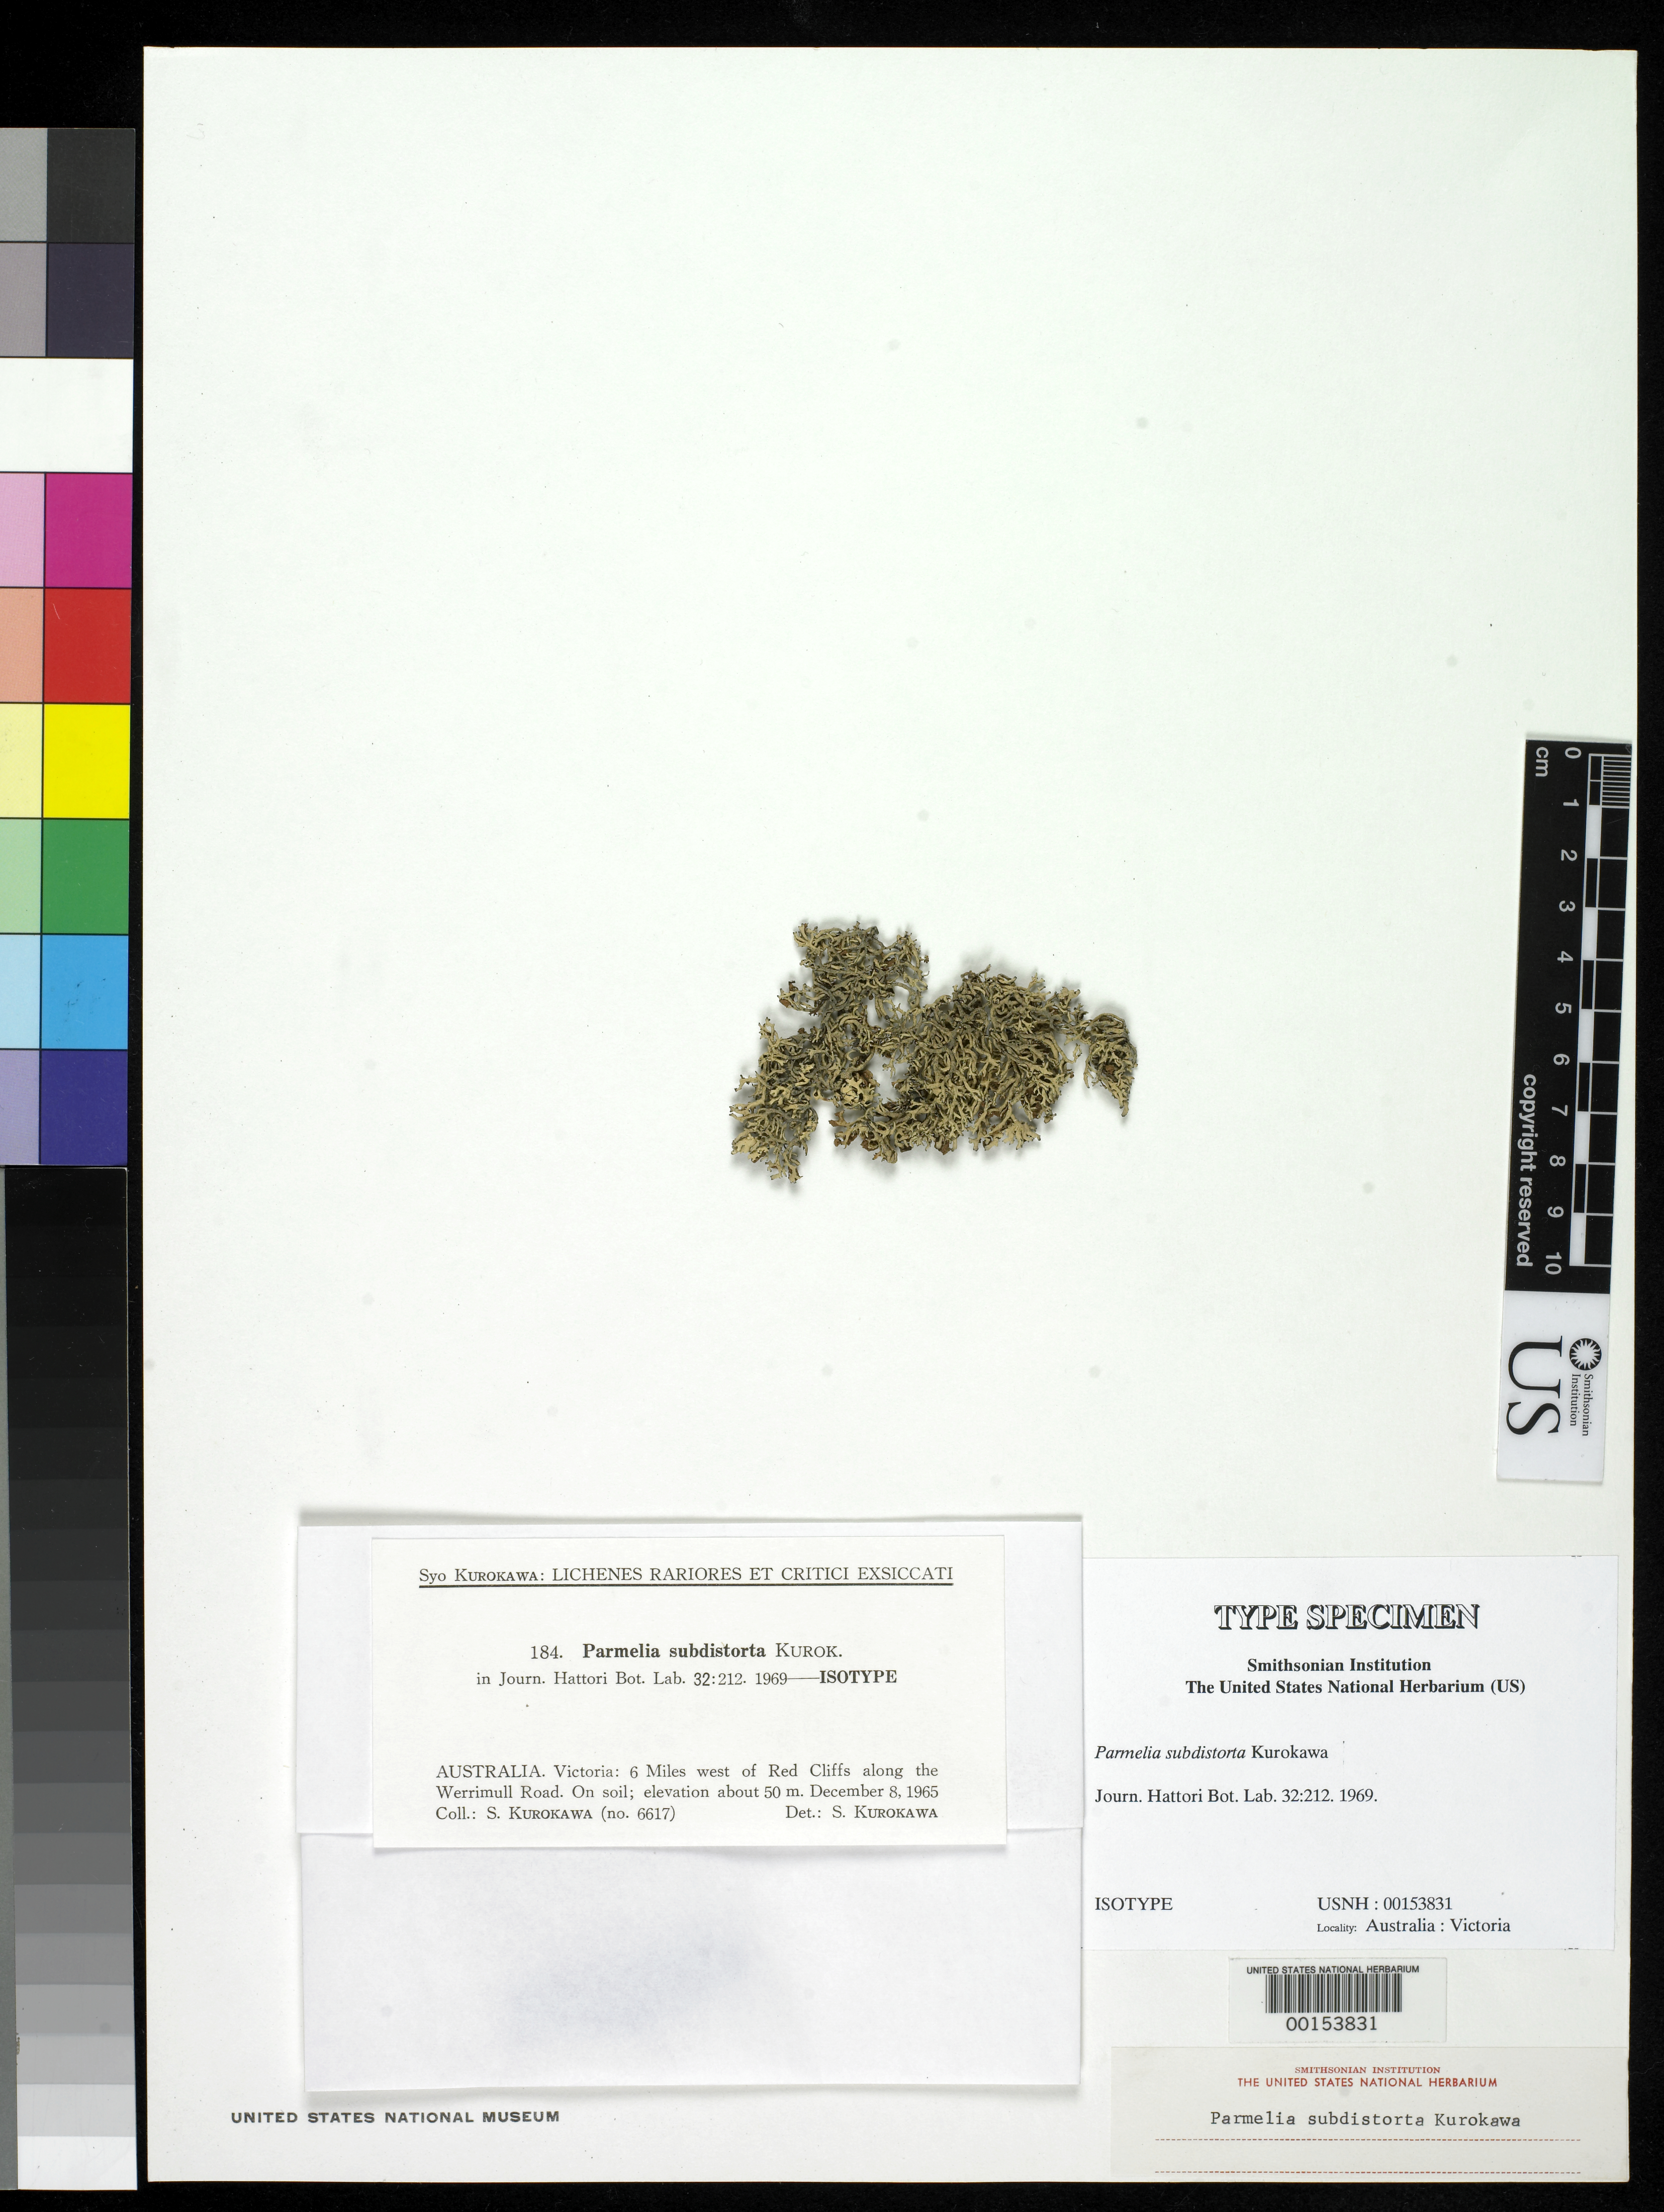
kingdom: Fungi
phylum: Ascomycota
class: Lecanoromycetes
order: Lecanorales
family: Parmeliaceae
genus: Parmelia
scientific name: Parmelia subdistorta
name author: Kurok.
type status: Isotype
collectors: S. Kurokawa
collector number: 6617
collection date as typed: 08 Dec 1965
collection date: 1965-12-08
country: Australia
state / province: Victoria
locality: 6 mi W of Red Cliffs, along Werrimull Rd.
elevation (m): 50